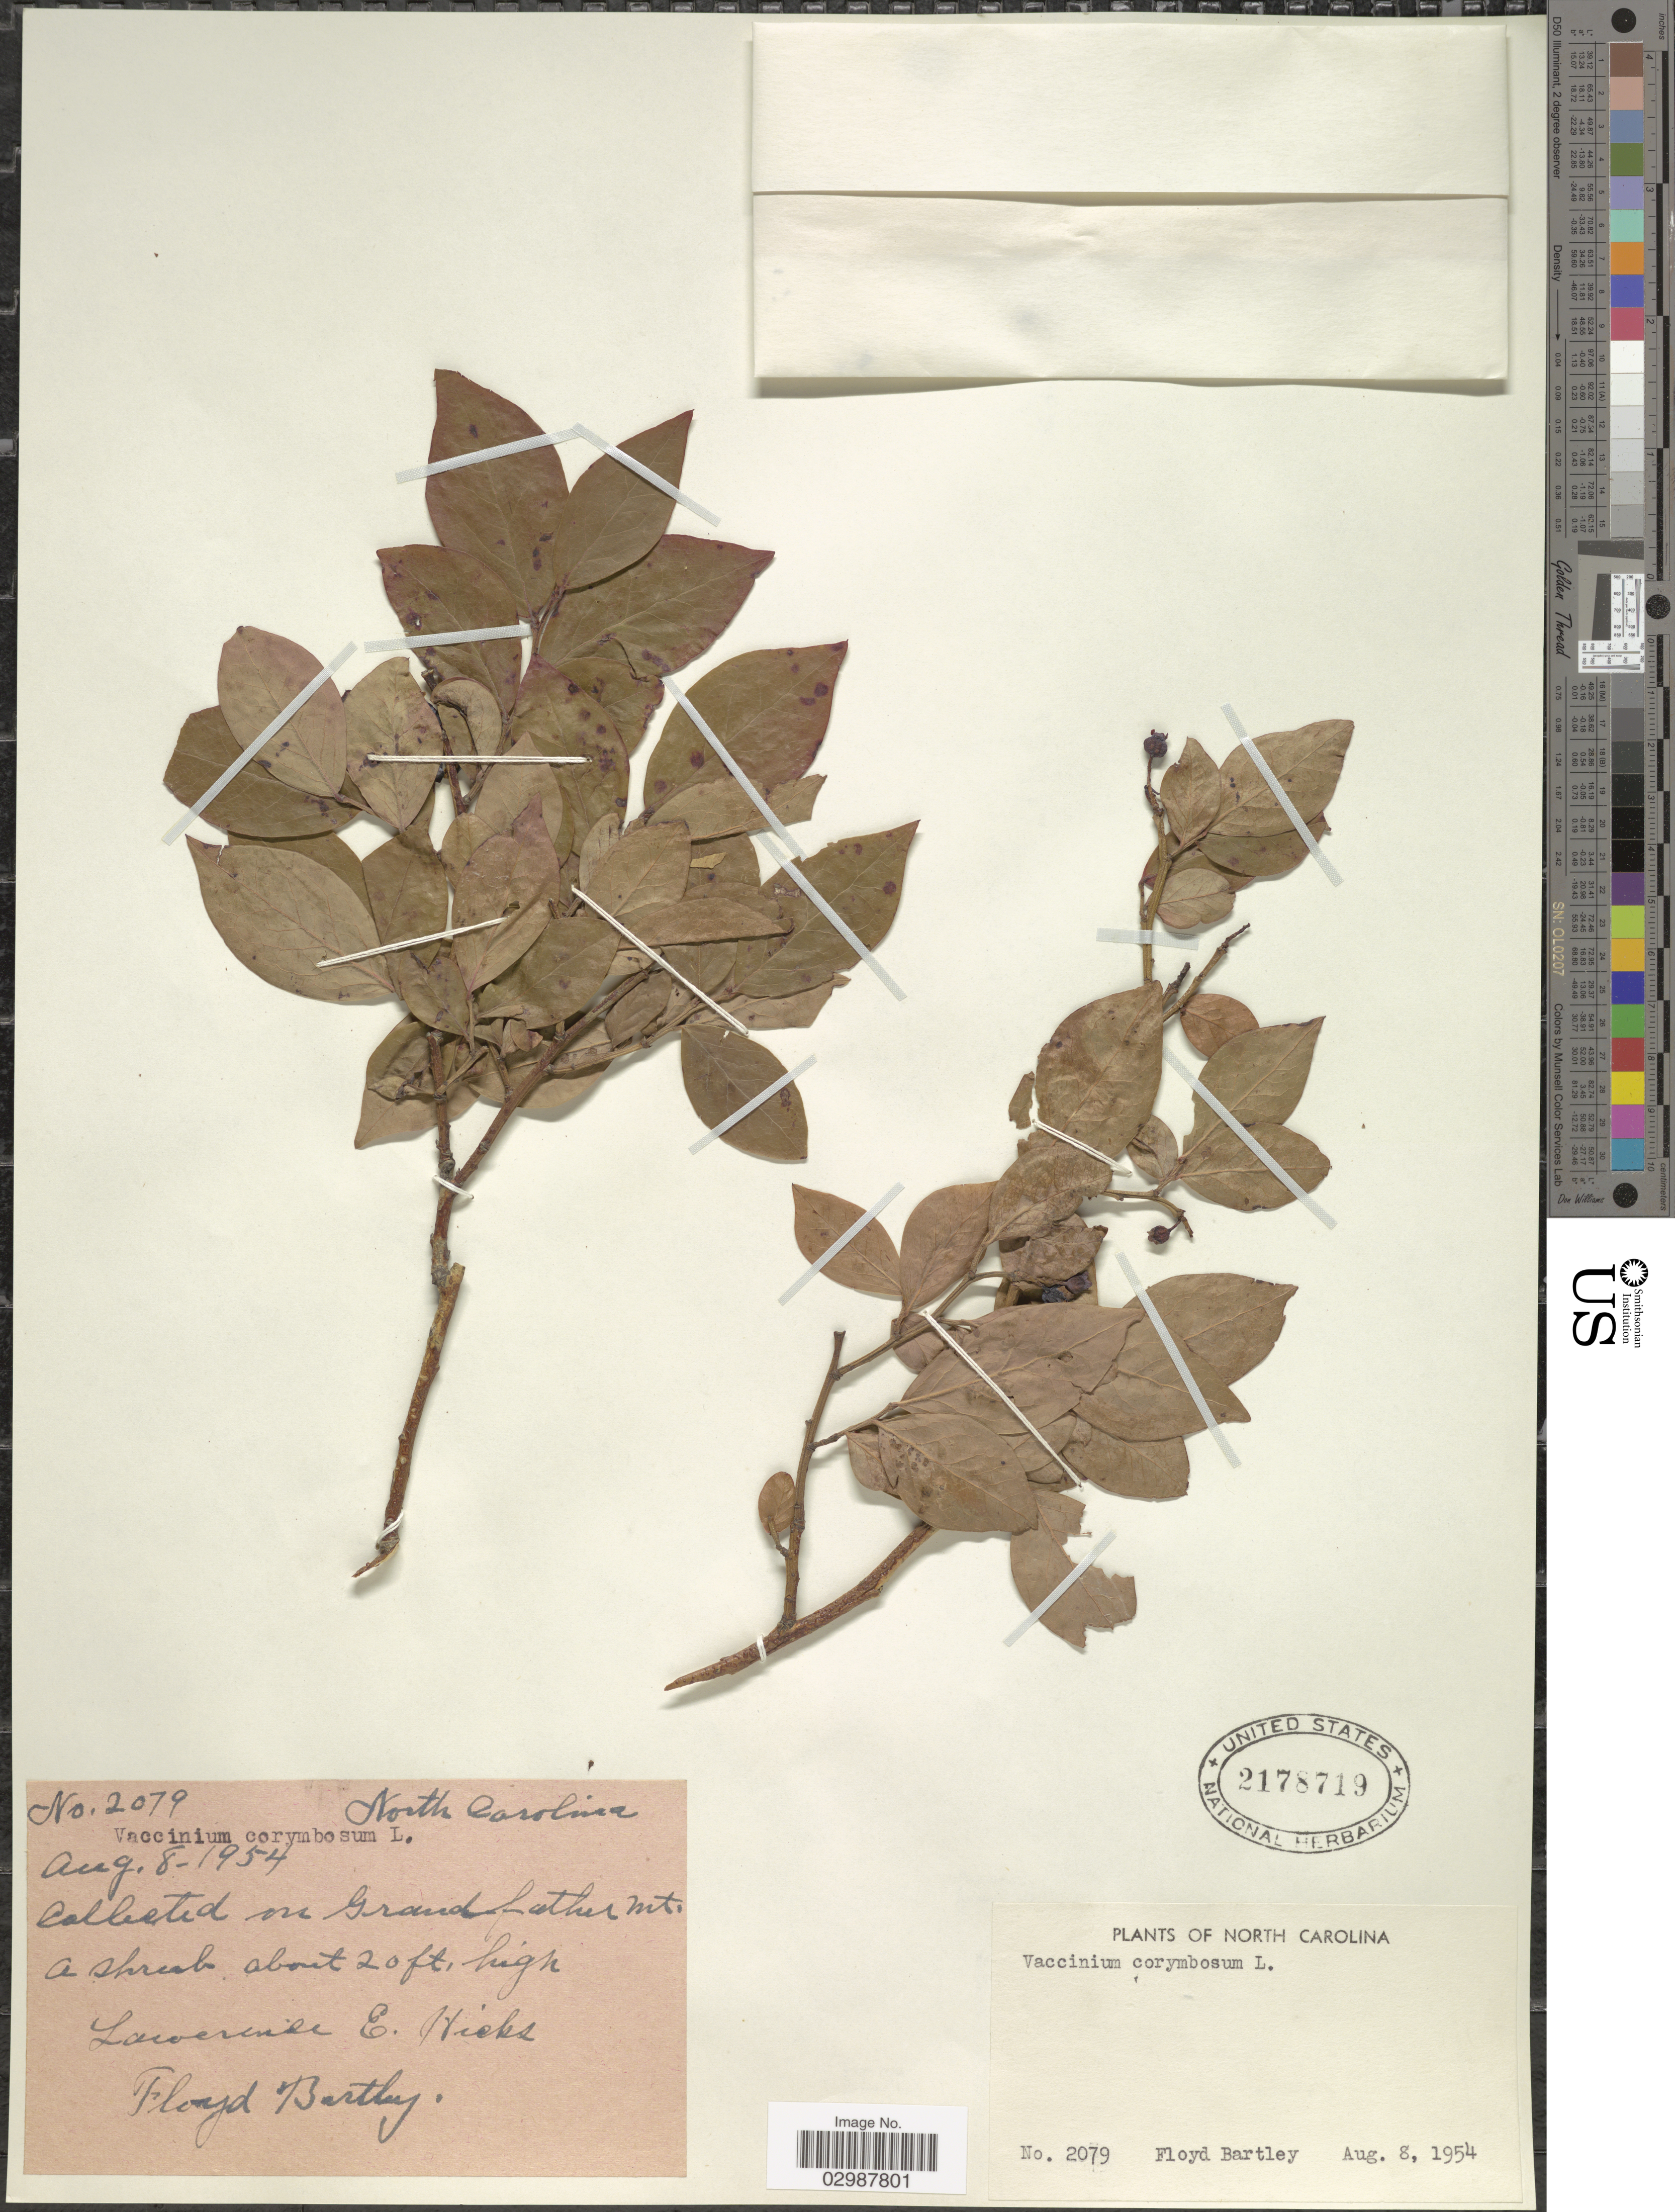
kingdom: Plantae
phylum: Tracheophyta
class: Magnoliopsida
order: Ericales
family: Ericaceae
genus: Vaccinium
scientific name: Vaccinium corymbosum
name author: L.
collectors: F. Bartley & L. E. Hicks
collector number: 2079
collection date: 1954-08-08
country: United States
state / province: North Carolina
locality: Grandfather Mt.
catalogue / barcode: US 2178719